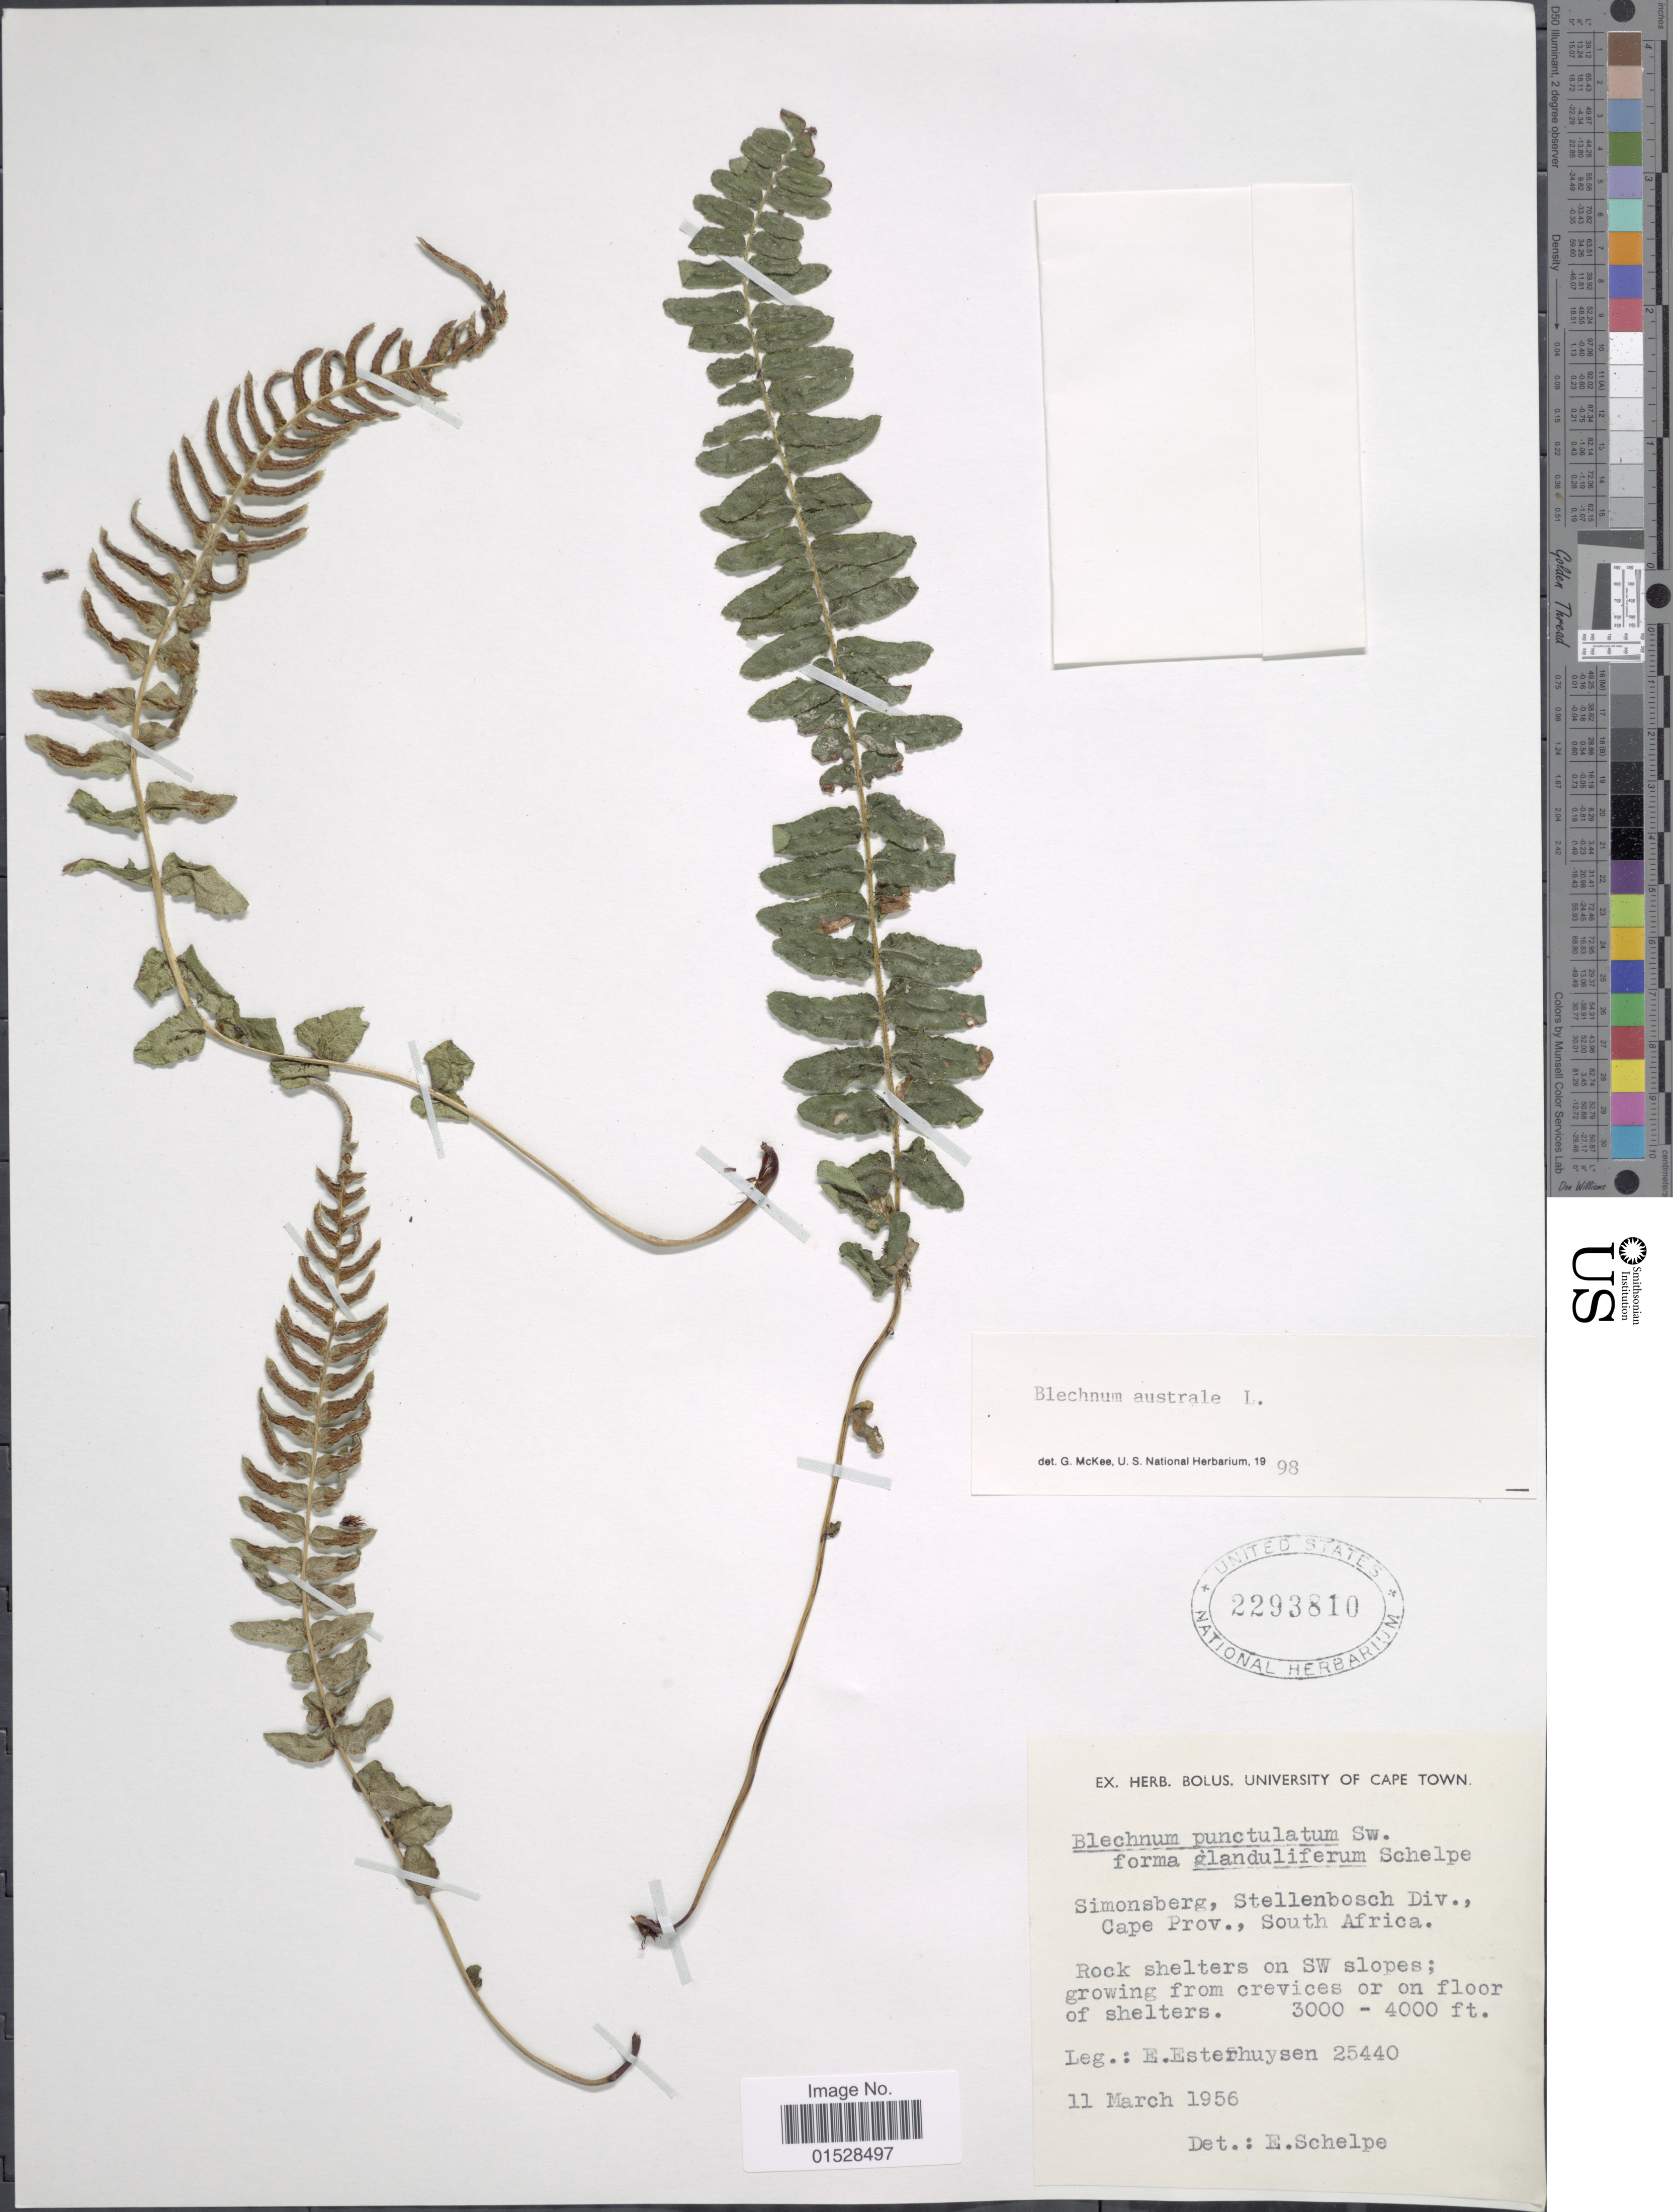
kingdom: Plantae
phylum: Tracheophyta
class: Polypodiopsida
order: Polypodiales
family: Blechnaceae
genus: Blechnum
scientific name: Blechnum australe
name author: L.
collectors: E. E. Esterhuysen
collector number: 25440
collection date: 1956-03-11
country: Australia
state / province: Tasmania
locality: Simonsberg, Stellenbosch Div., Rock shelters on SW slopes.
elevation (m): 914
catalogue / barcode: US 2293810